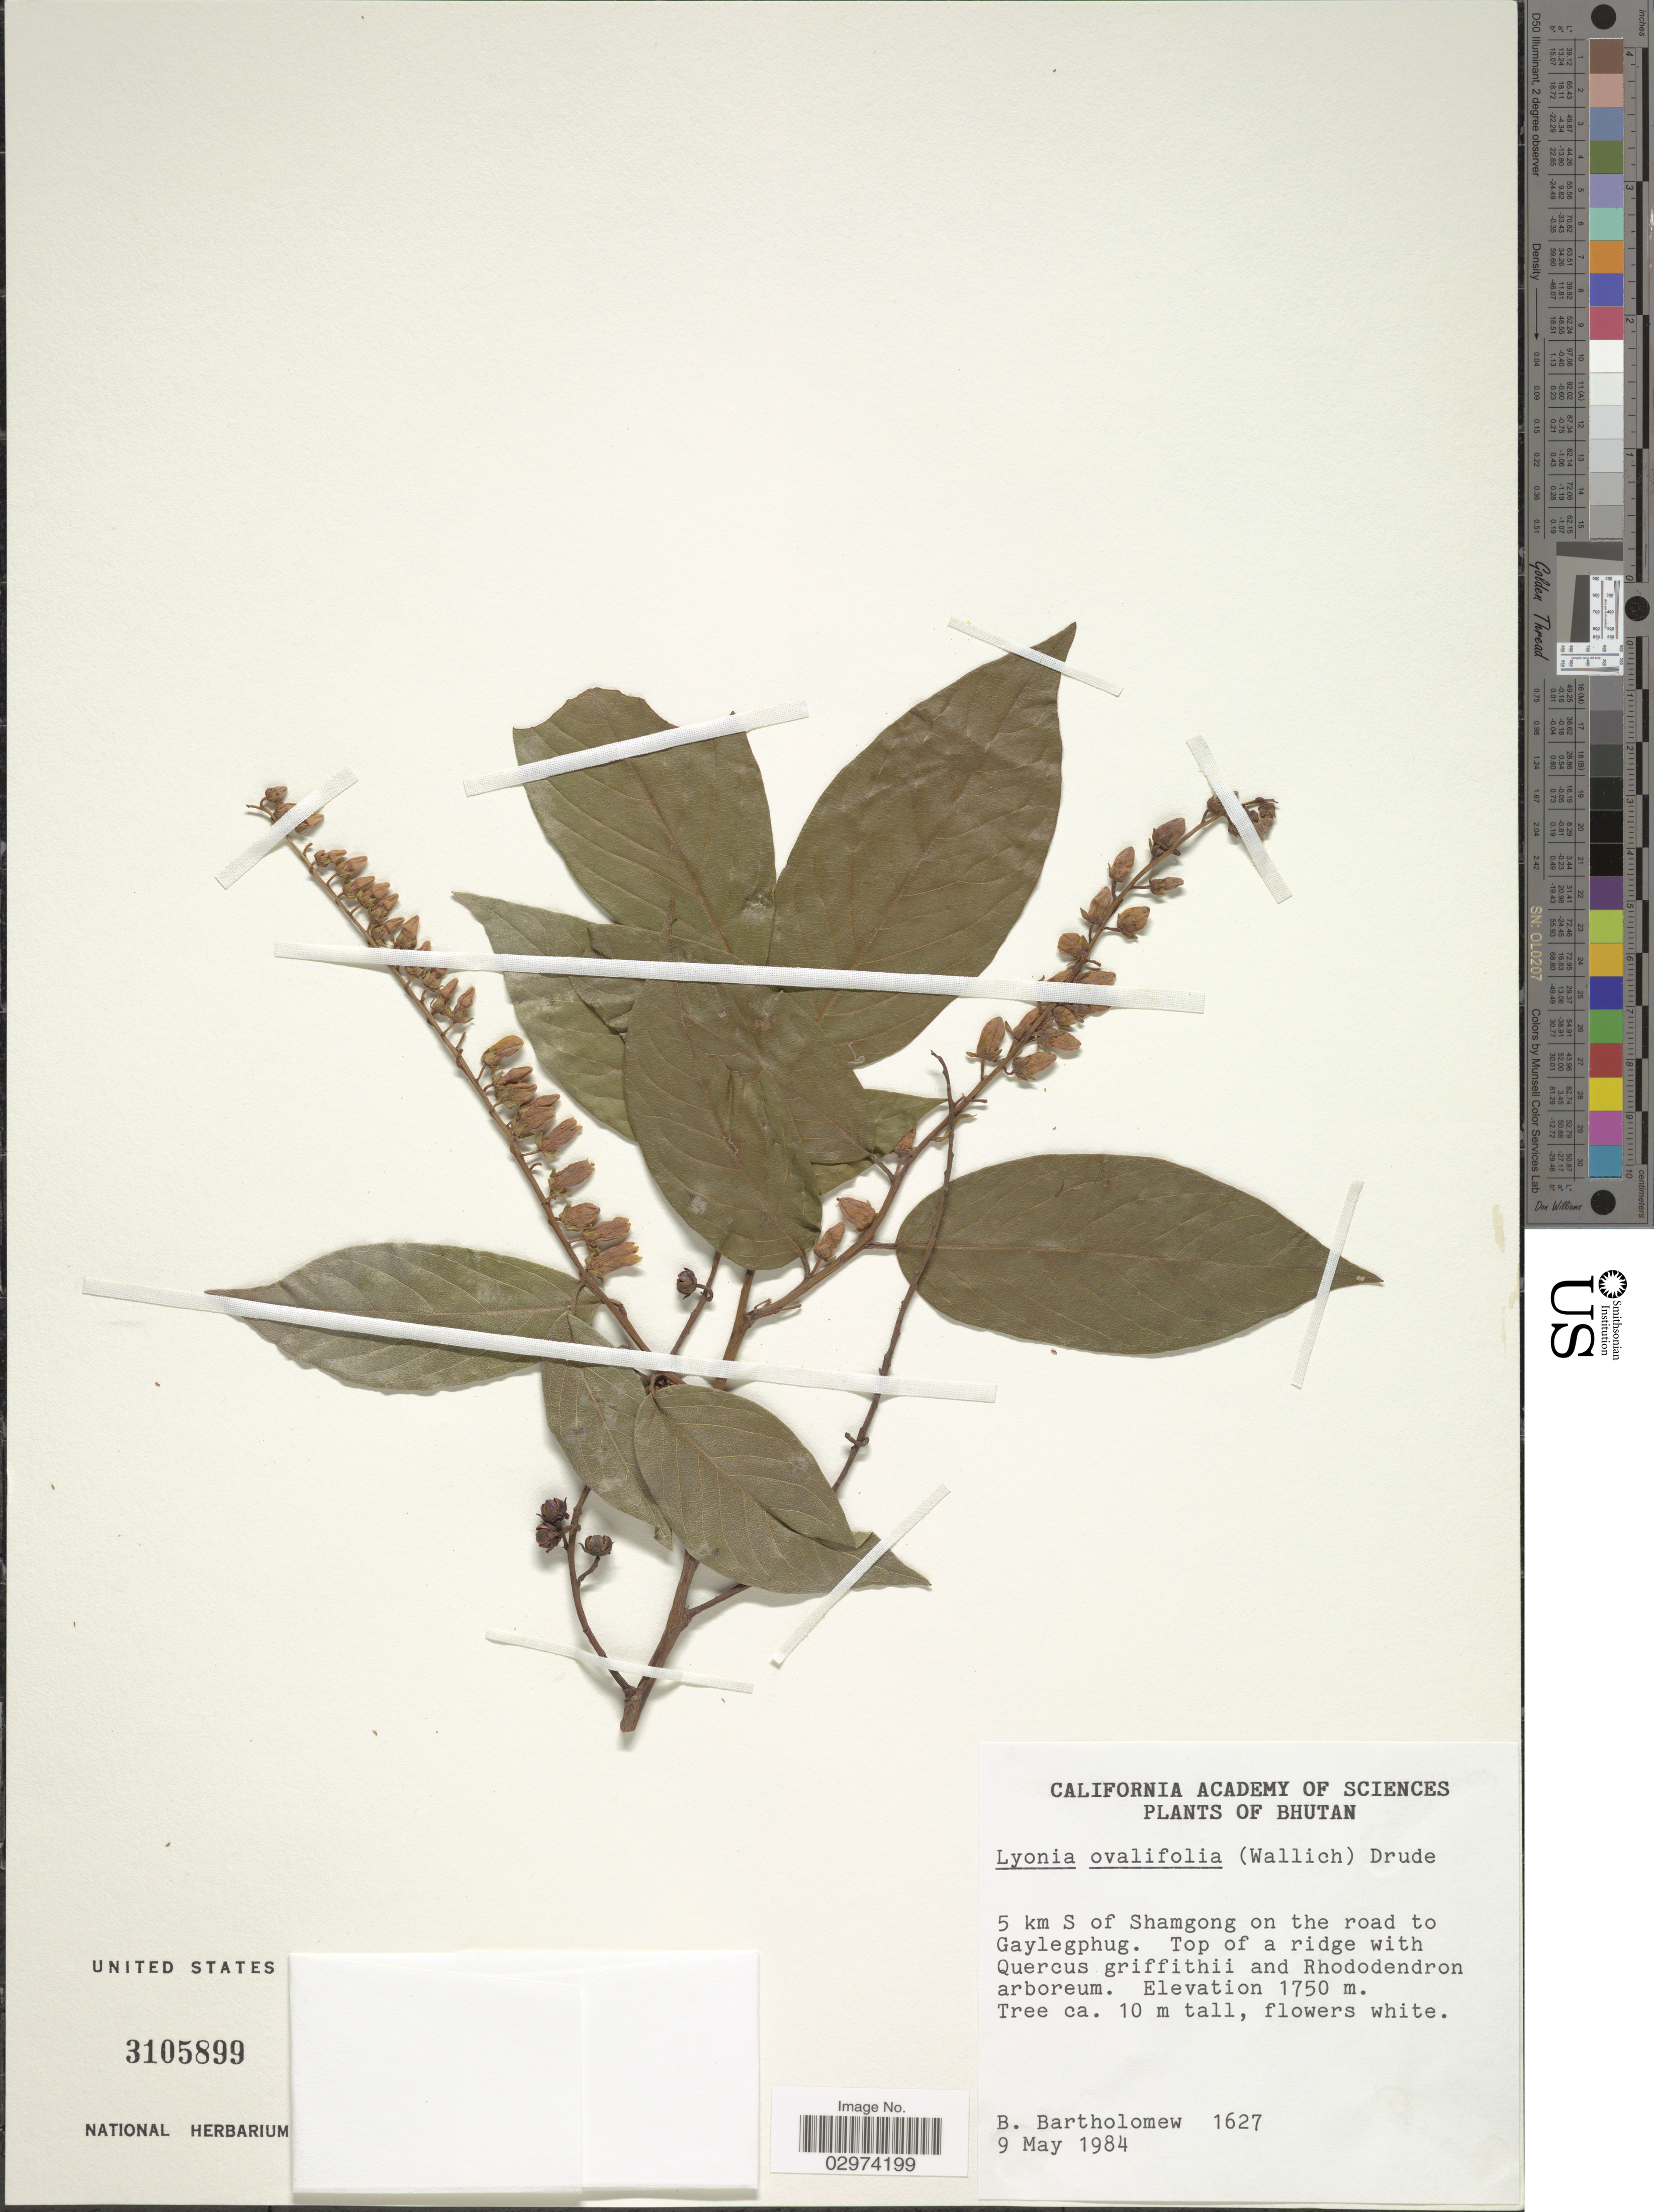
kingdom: Plantae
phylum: Tracheophyta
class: Magnoliopsida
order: Ericales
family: Ericaceae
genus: Lyonia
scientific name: Lyonia ovalifolia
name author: (Wall.) Drude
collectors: B. Bartholomew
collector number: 1627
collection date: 1984-05-09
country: Bhutan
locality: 5 km S of Shamgong on the road to Gaylephug.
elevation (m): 1750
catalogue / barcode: US 3105899